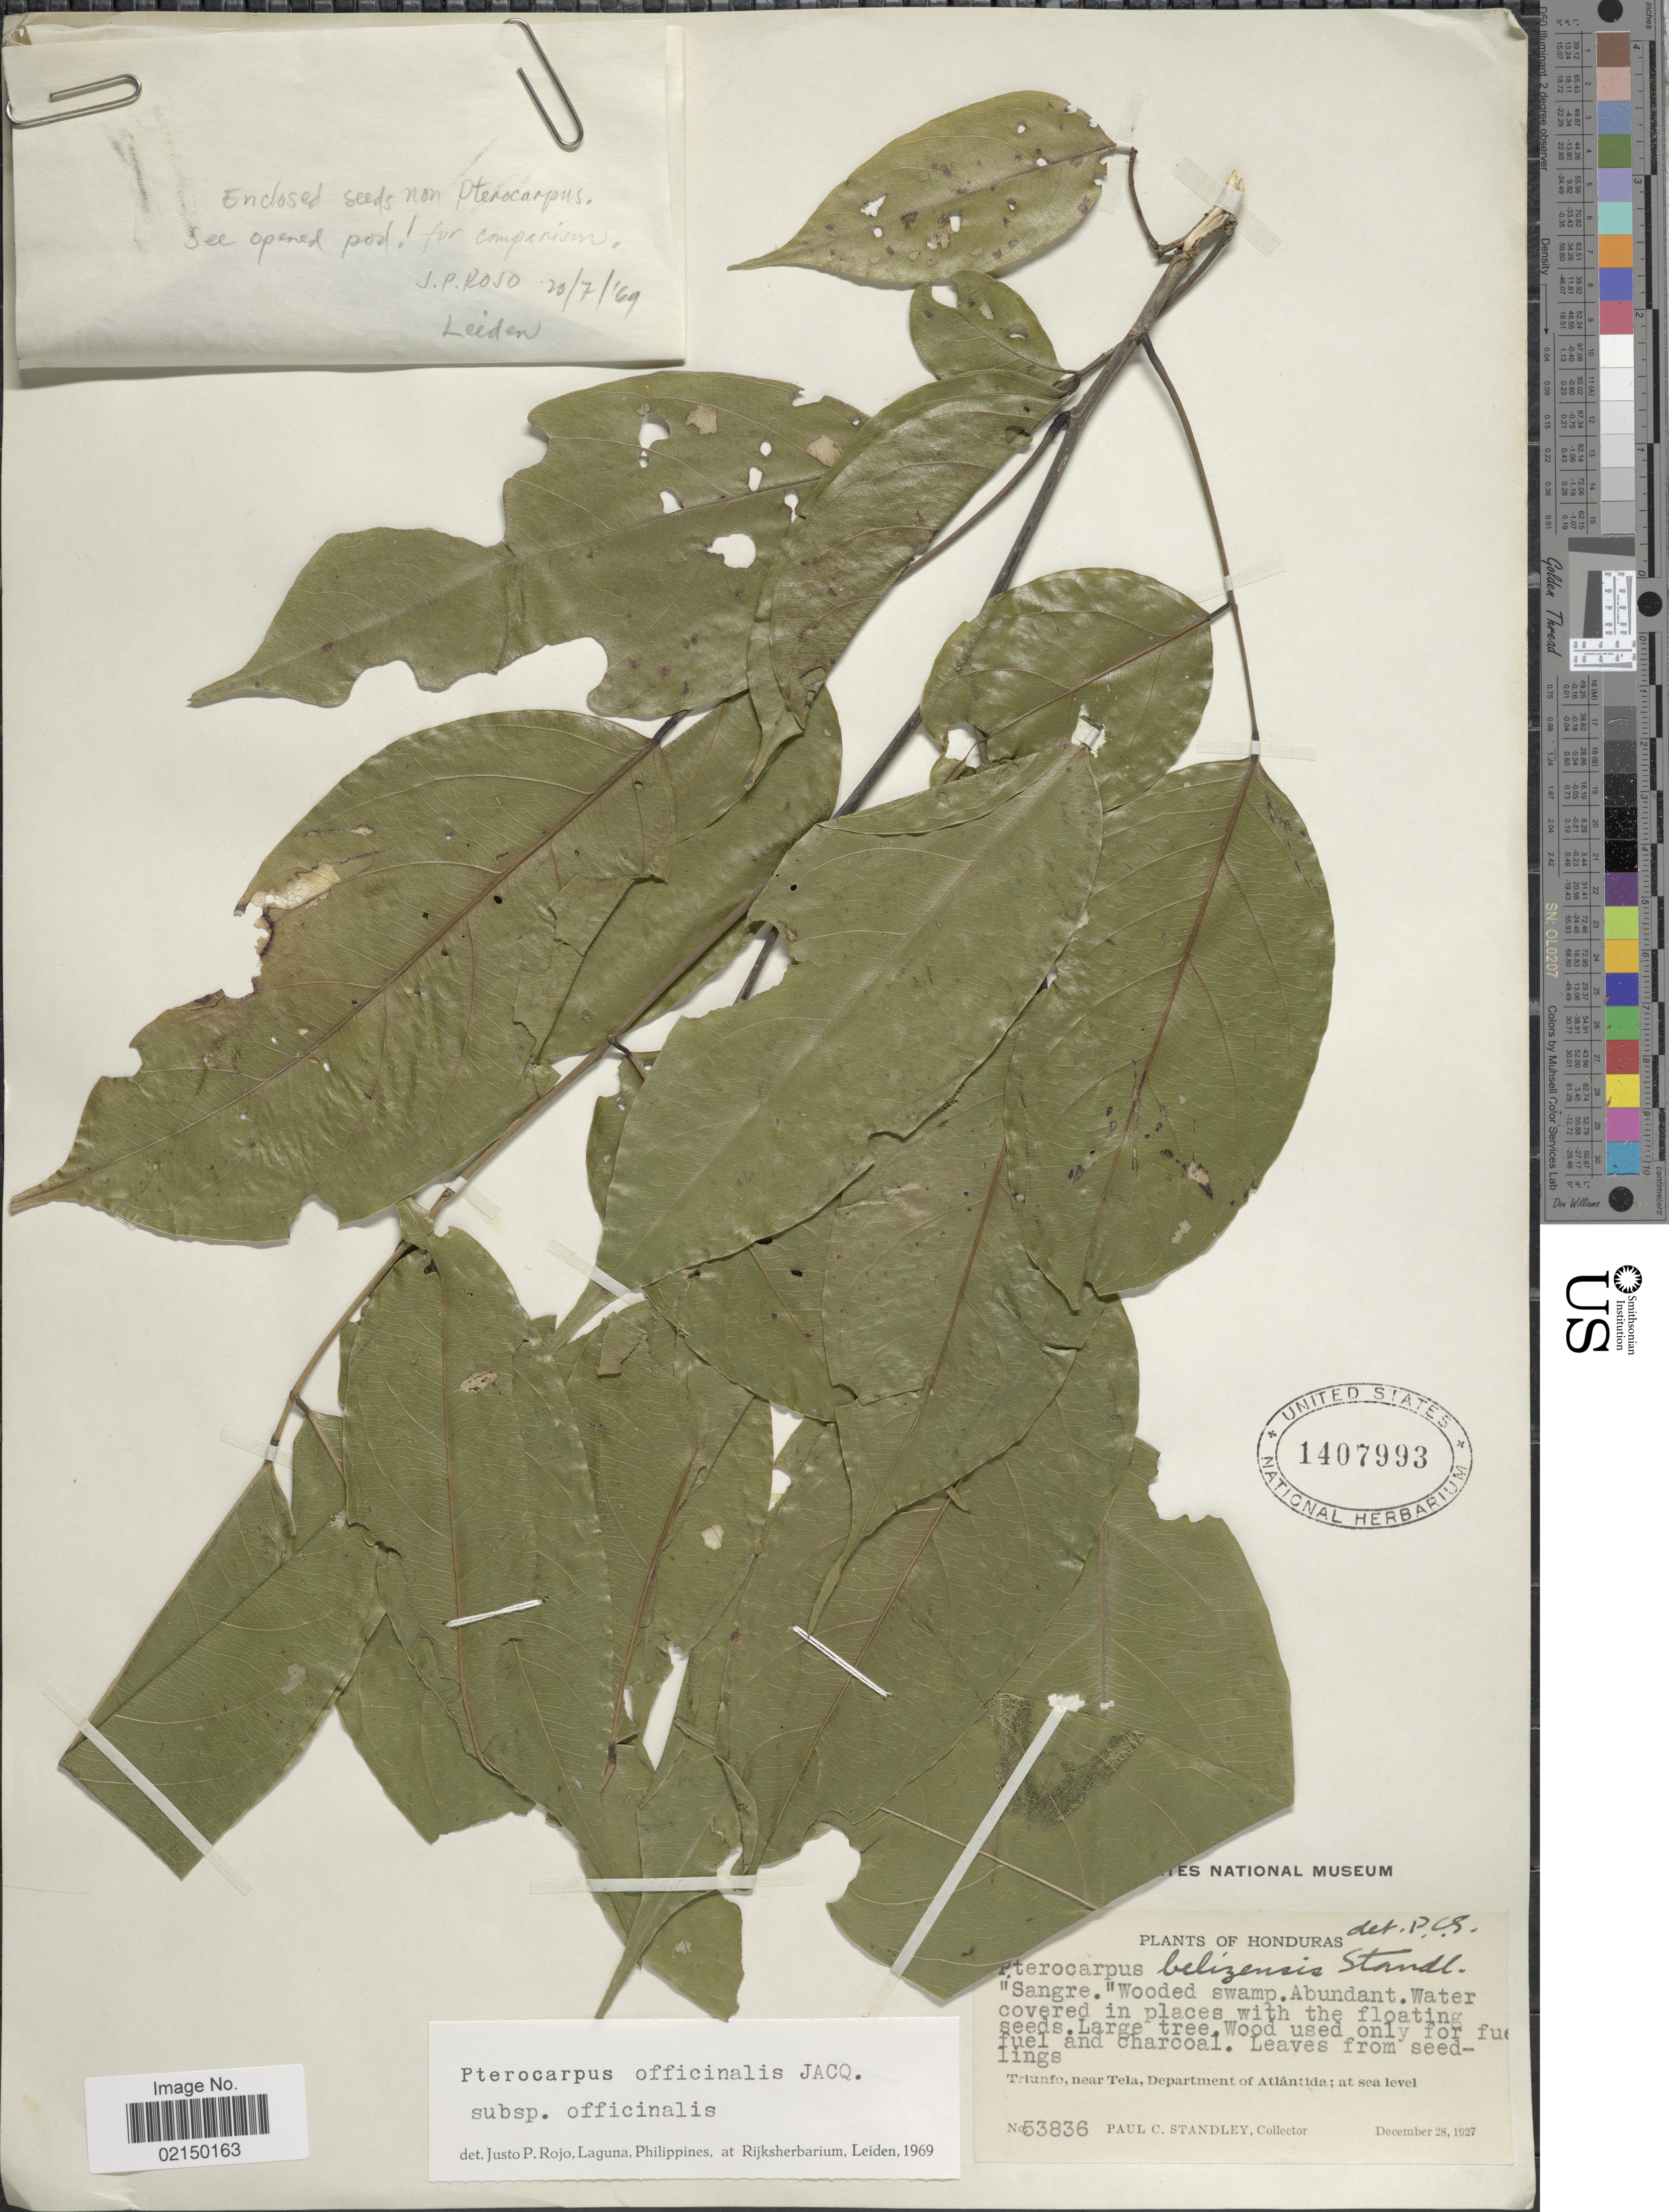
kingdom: Plantae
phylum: Tracheophyta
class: Magnoliopsida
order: Fabales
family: Fabaceae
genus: Pterocarpus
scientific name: Pterocarpus officinalis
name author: Jacq.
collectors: P. C. Standley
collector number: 53836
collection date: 1927-12-28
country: Honduras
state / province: Atlántida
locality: Triunfo, near Tela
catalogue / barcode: US 1407993